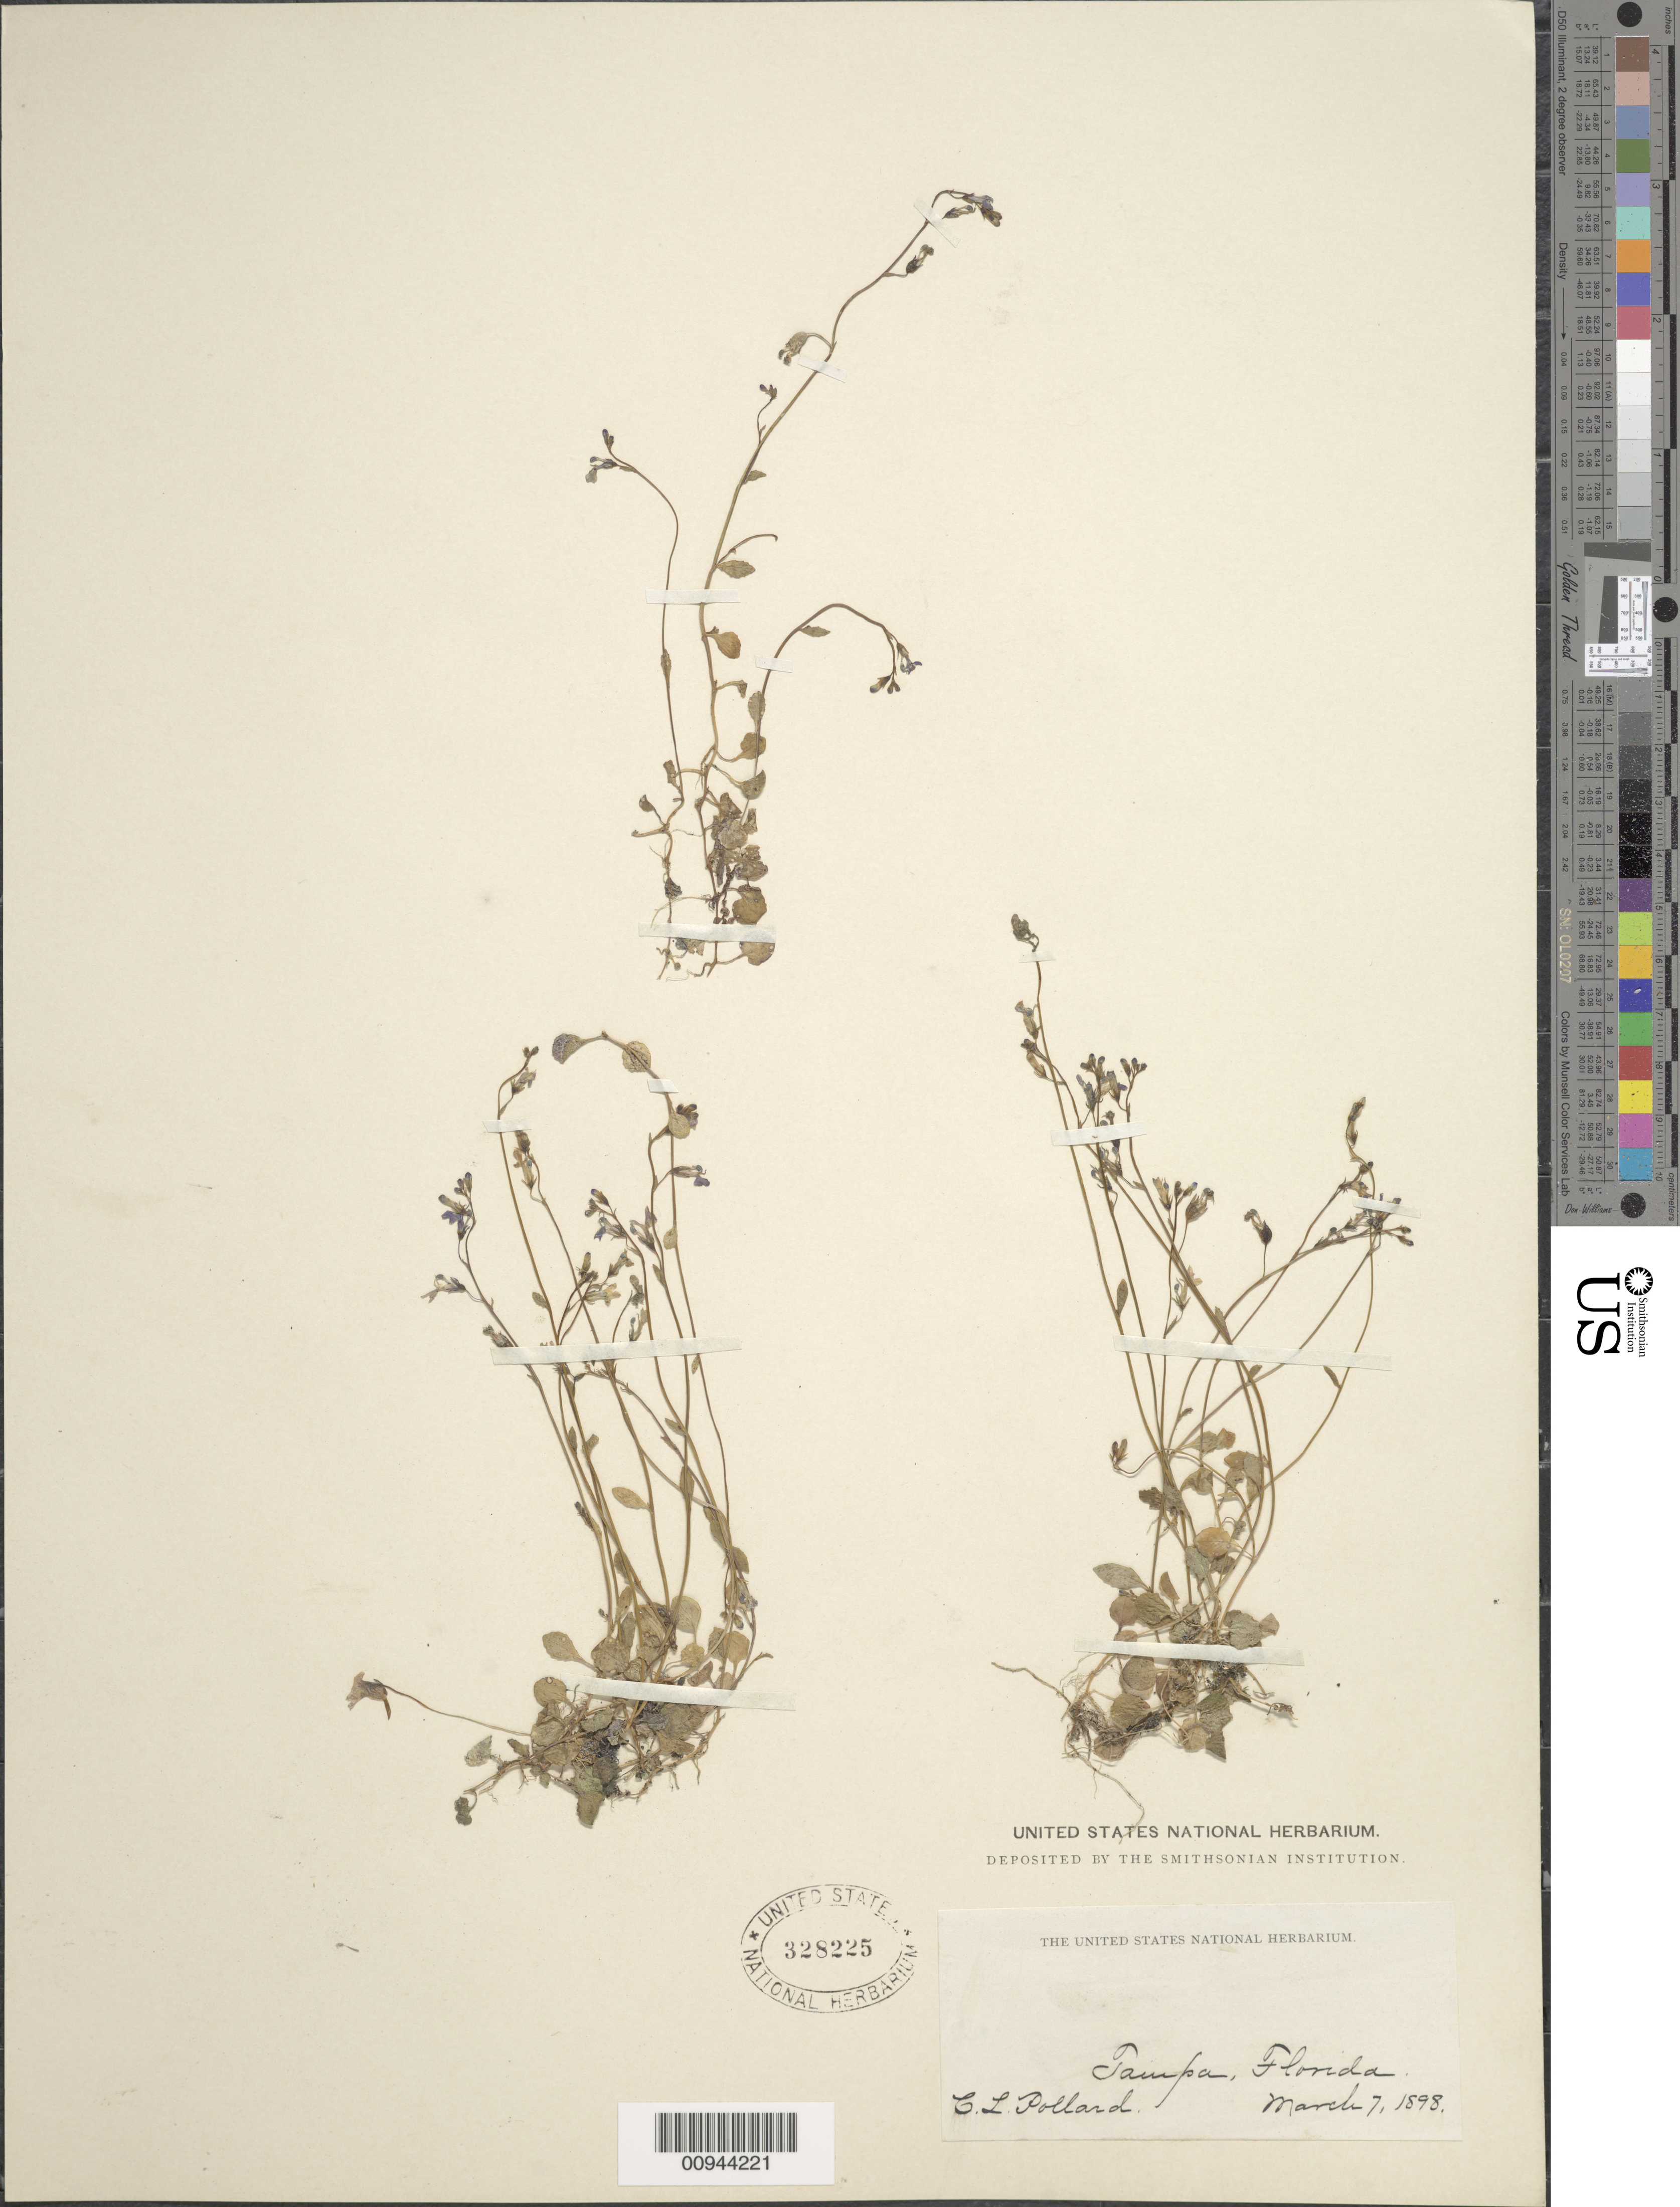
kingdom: Plantae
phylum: Tracheophyta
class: Magnoliopsida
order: Asterales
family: Campanulaceae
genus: Lobelia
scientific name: Lobelia feayana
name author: A. Gray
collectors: C. L. Pollard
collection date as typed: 07 Mar 1898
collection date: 1898-03-07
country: United States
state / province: Florida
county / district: Hillsborough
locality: Tampa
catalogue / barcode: US 328225